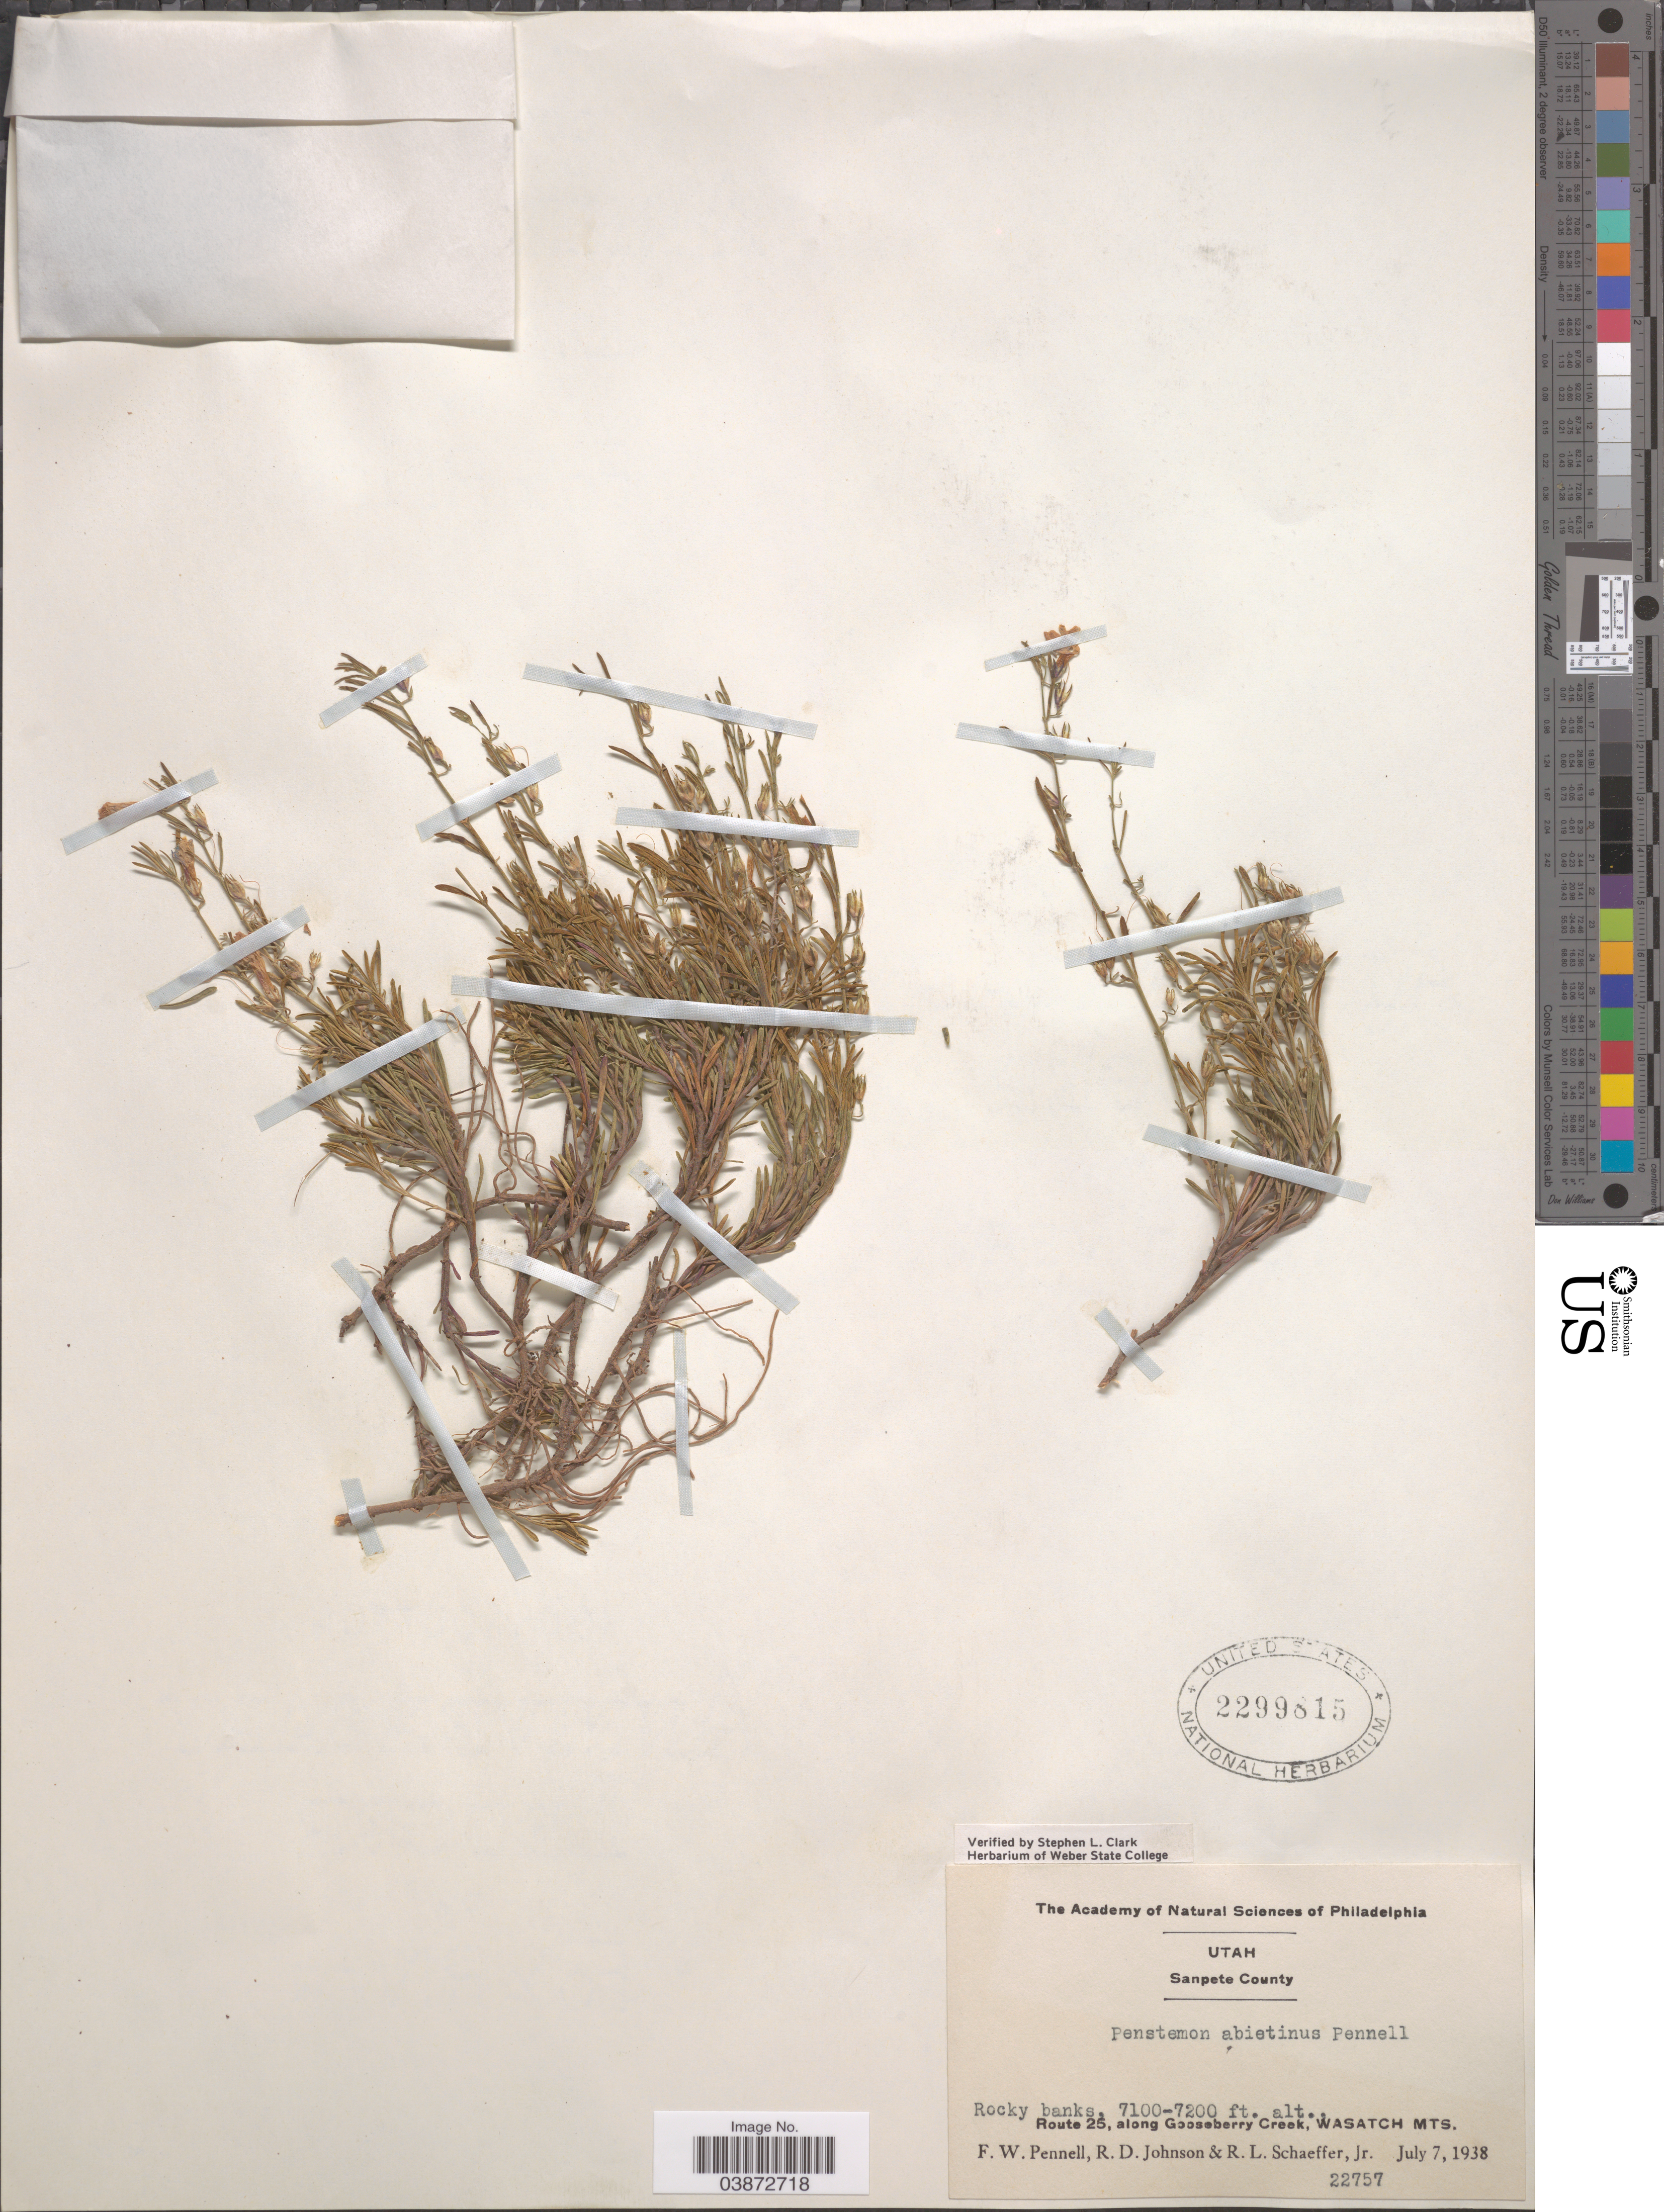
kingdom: Plantae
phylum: Tracheophyta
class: Magnoliopsida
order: Lamiales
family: Plantaginaceae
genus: Penstemon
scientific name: Penstemon abietinus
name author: Pennell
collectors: F. W. Pennell, R. D. Johnson & R. L. Schaeffer Jr.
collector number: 22757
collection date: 1938-07-07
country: United States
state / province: Utah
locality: Sanpete County. Route 25, along Gooseberry Creek, Wasatch Mts.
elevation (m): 2164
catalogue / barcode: US 2299815